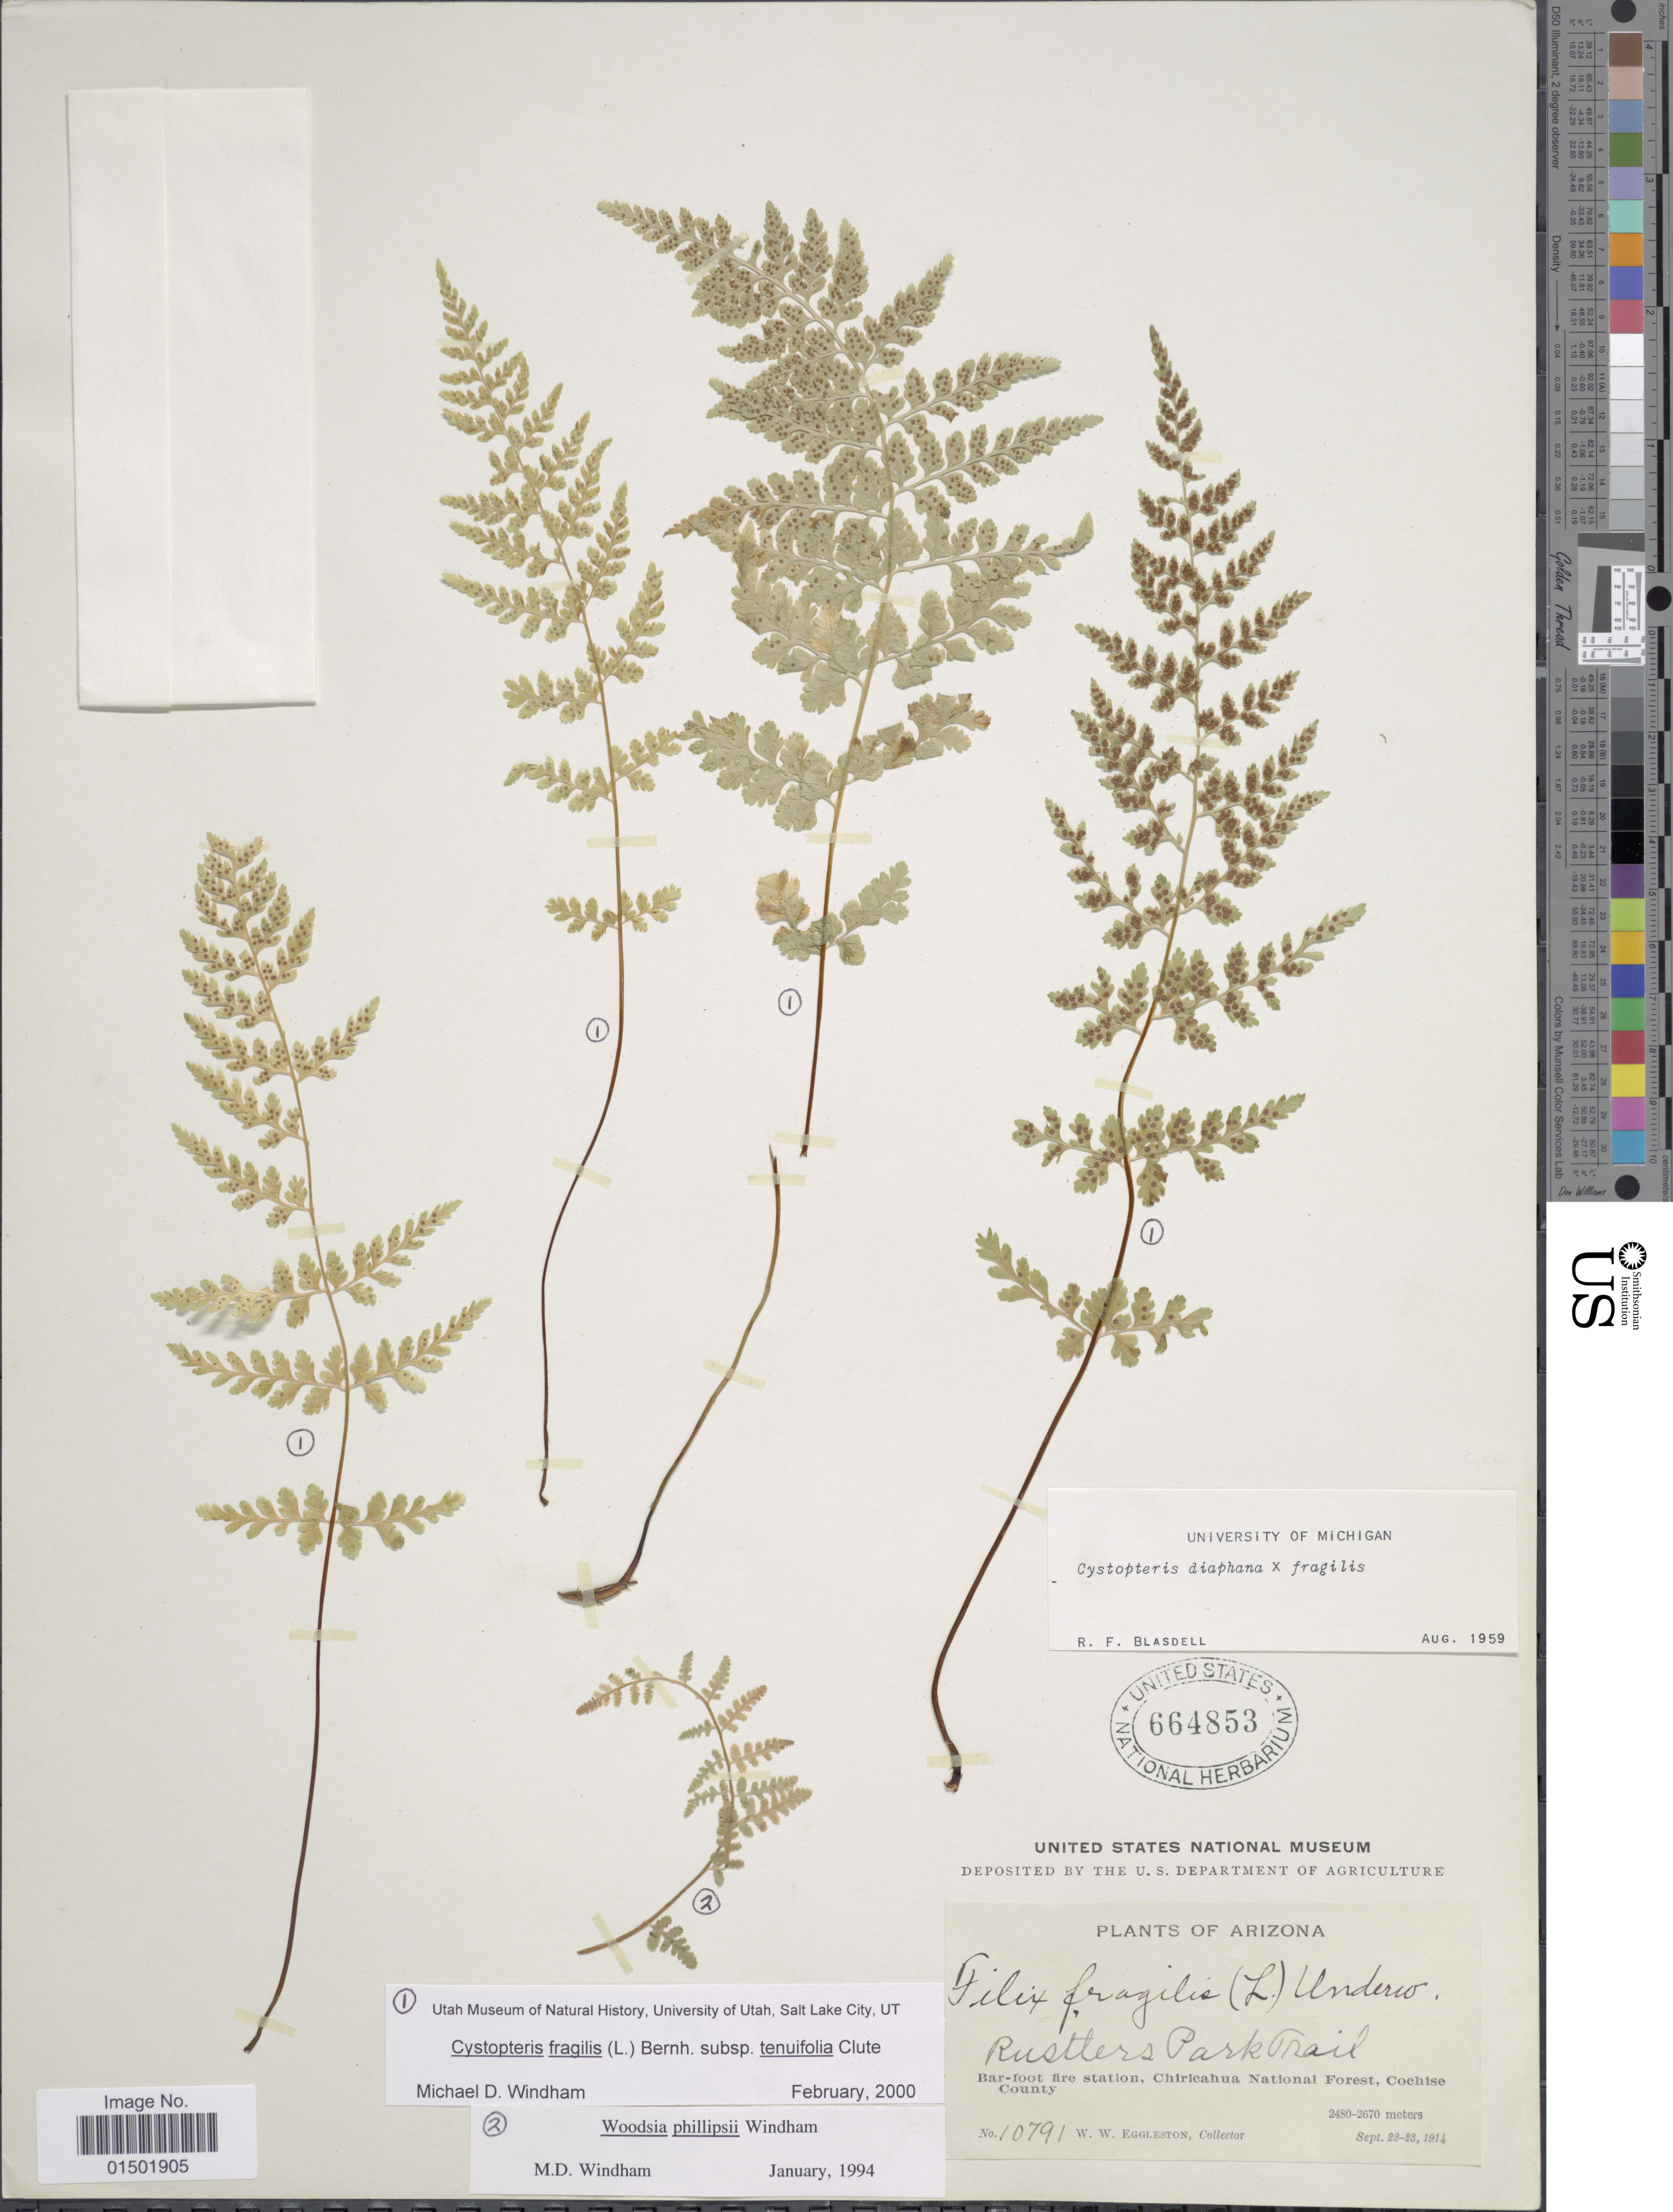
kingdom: Plantae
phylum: Tracheophyta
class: Polypodiopsida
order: Polypodiales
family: Cystopteridaceae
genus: Cystopteris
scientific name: Cystopteris fragilis var. tenuifolia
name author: (Clute) M. Broun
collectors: E. E. Eggleston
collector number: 10791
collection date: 1914-09-22/1914-09-23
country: United States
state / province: Arizona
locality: Rustlers Park Trail, Bar-foot fire Station, Chiricahua National Forest, Cochise County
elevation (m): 2480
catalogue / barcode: US 664853